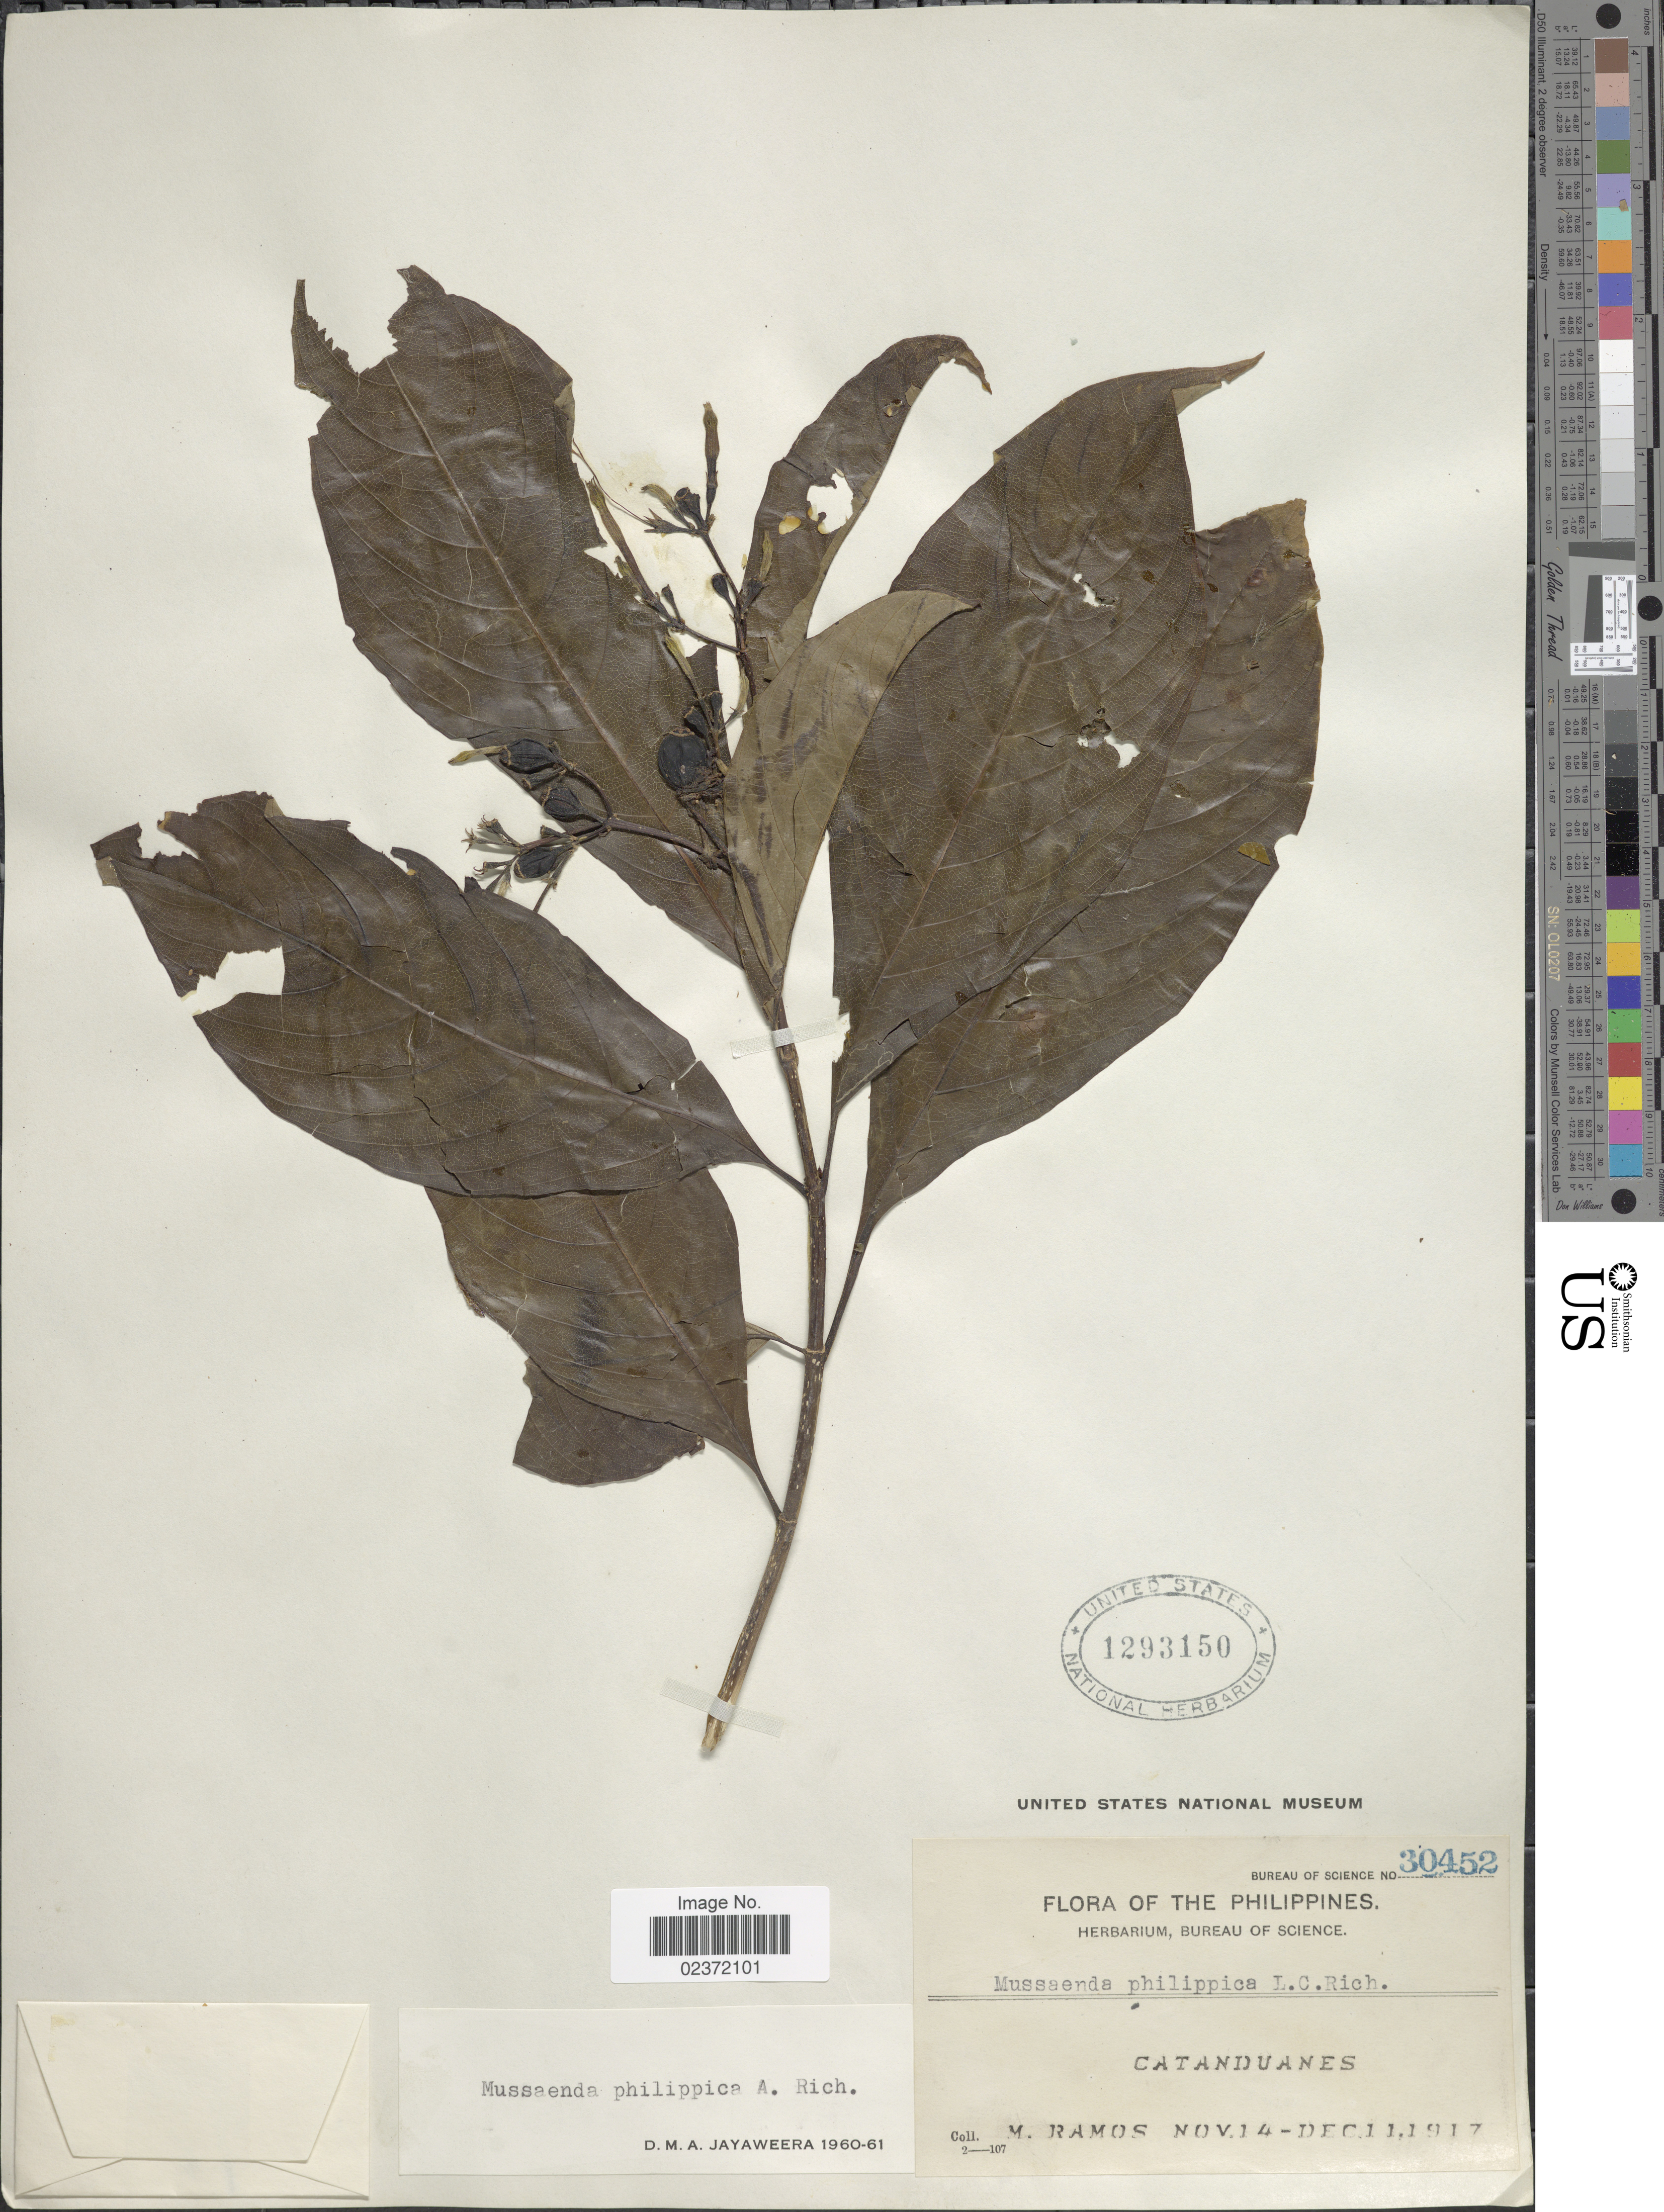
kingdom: Plantae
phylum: Tracheophyta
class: Magnoliopsida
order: Gentianales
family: Rubiaceae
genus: Mussaenda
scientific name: Mussaenda philippica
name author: A. Rich.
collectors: M. Ramos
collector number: Bureau of Science 30452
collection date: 1917-11-14/1917-12-11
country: Philippines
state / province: Bicol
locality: Catanduanes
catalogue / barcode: US 1293150